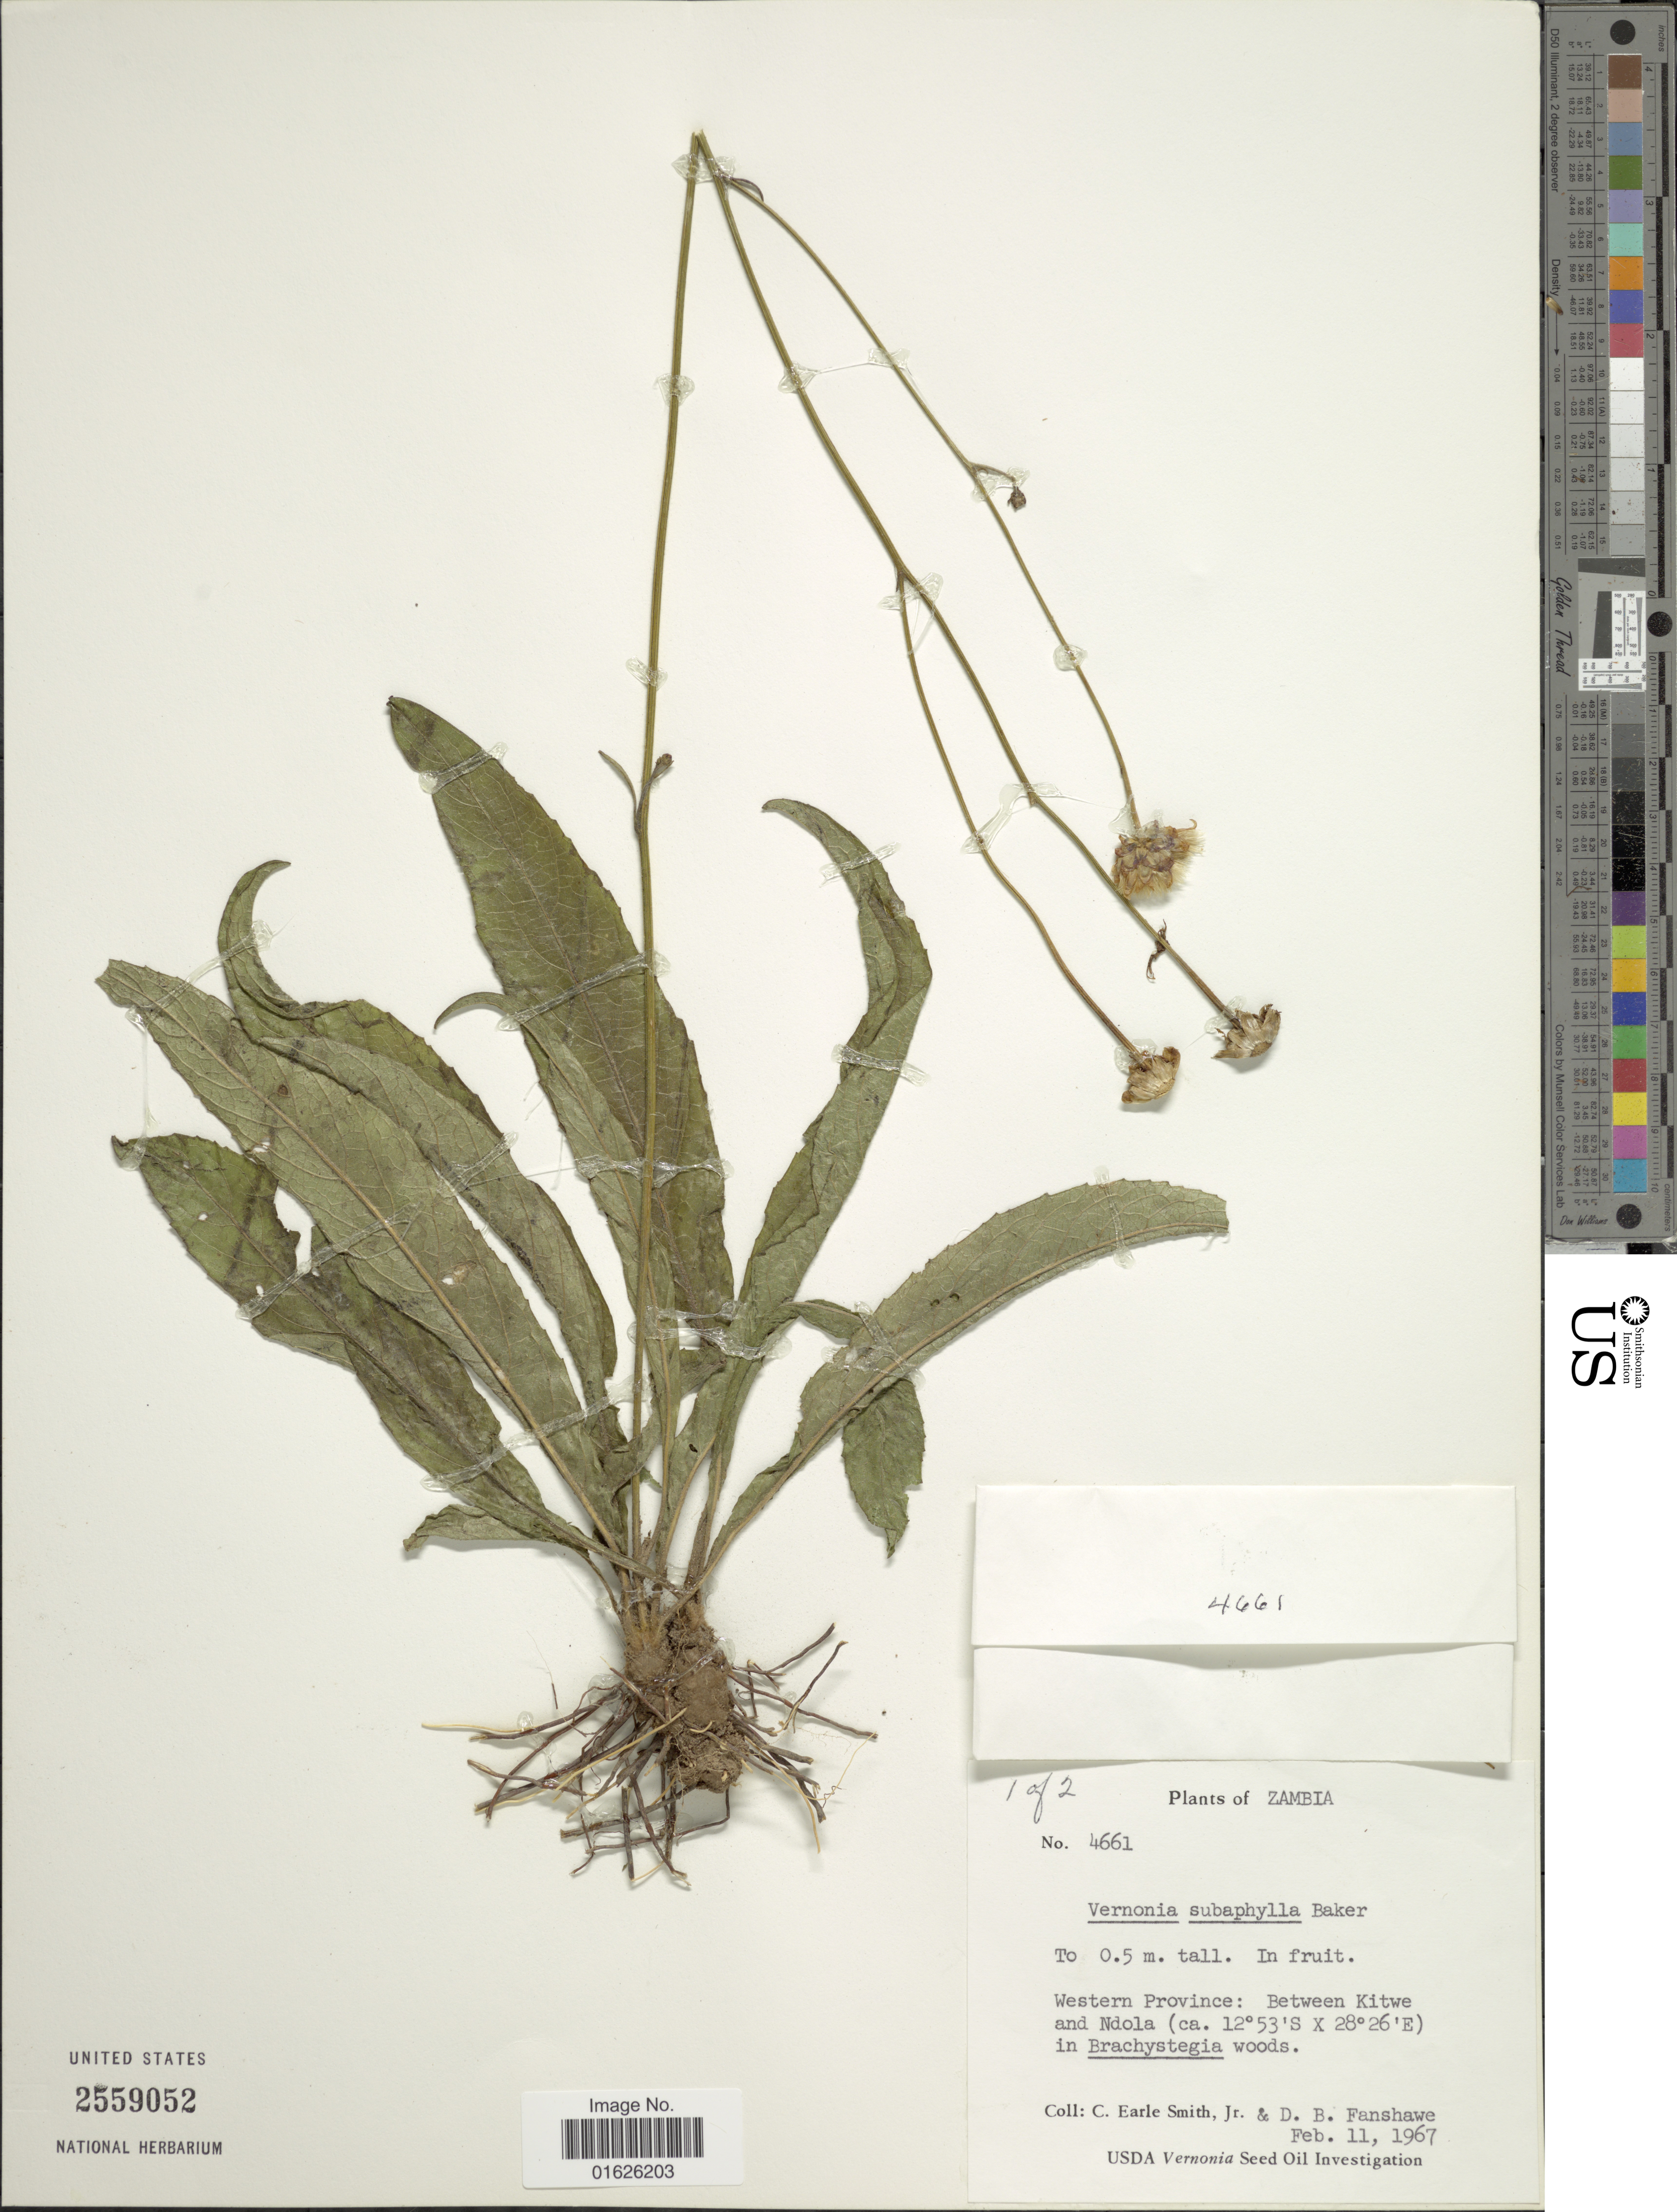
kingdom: Plantae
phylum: Tracheophyta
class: Magnoliopsida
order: Asterales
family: Asteraceae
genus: Vernonella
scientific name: Vernonella subaphylla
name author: (Baker) H. Rob. & Skvarla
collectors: C. E. Smith Jr. & D. B. Fanshawe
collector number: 4661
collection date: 1967-02-11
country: Zambia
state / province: Western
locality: Western Province, between Kitwe and Ndola.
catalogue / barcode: US 2559052